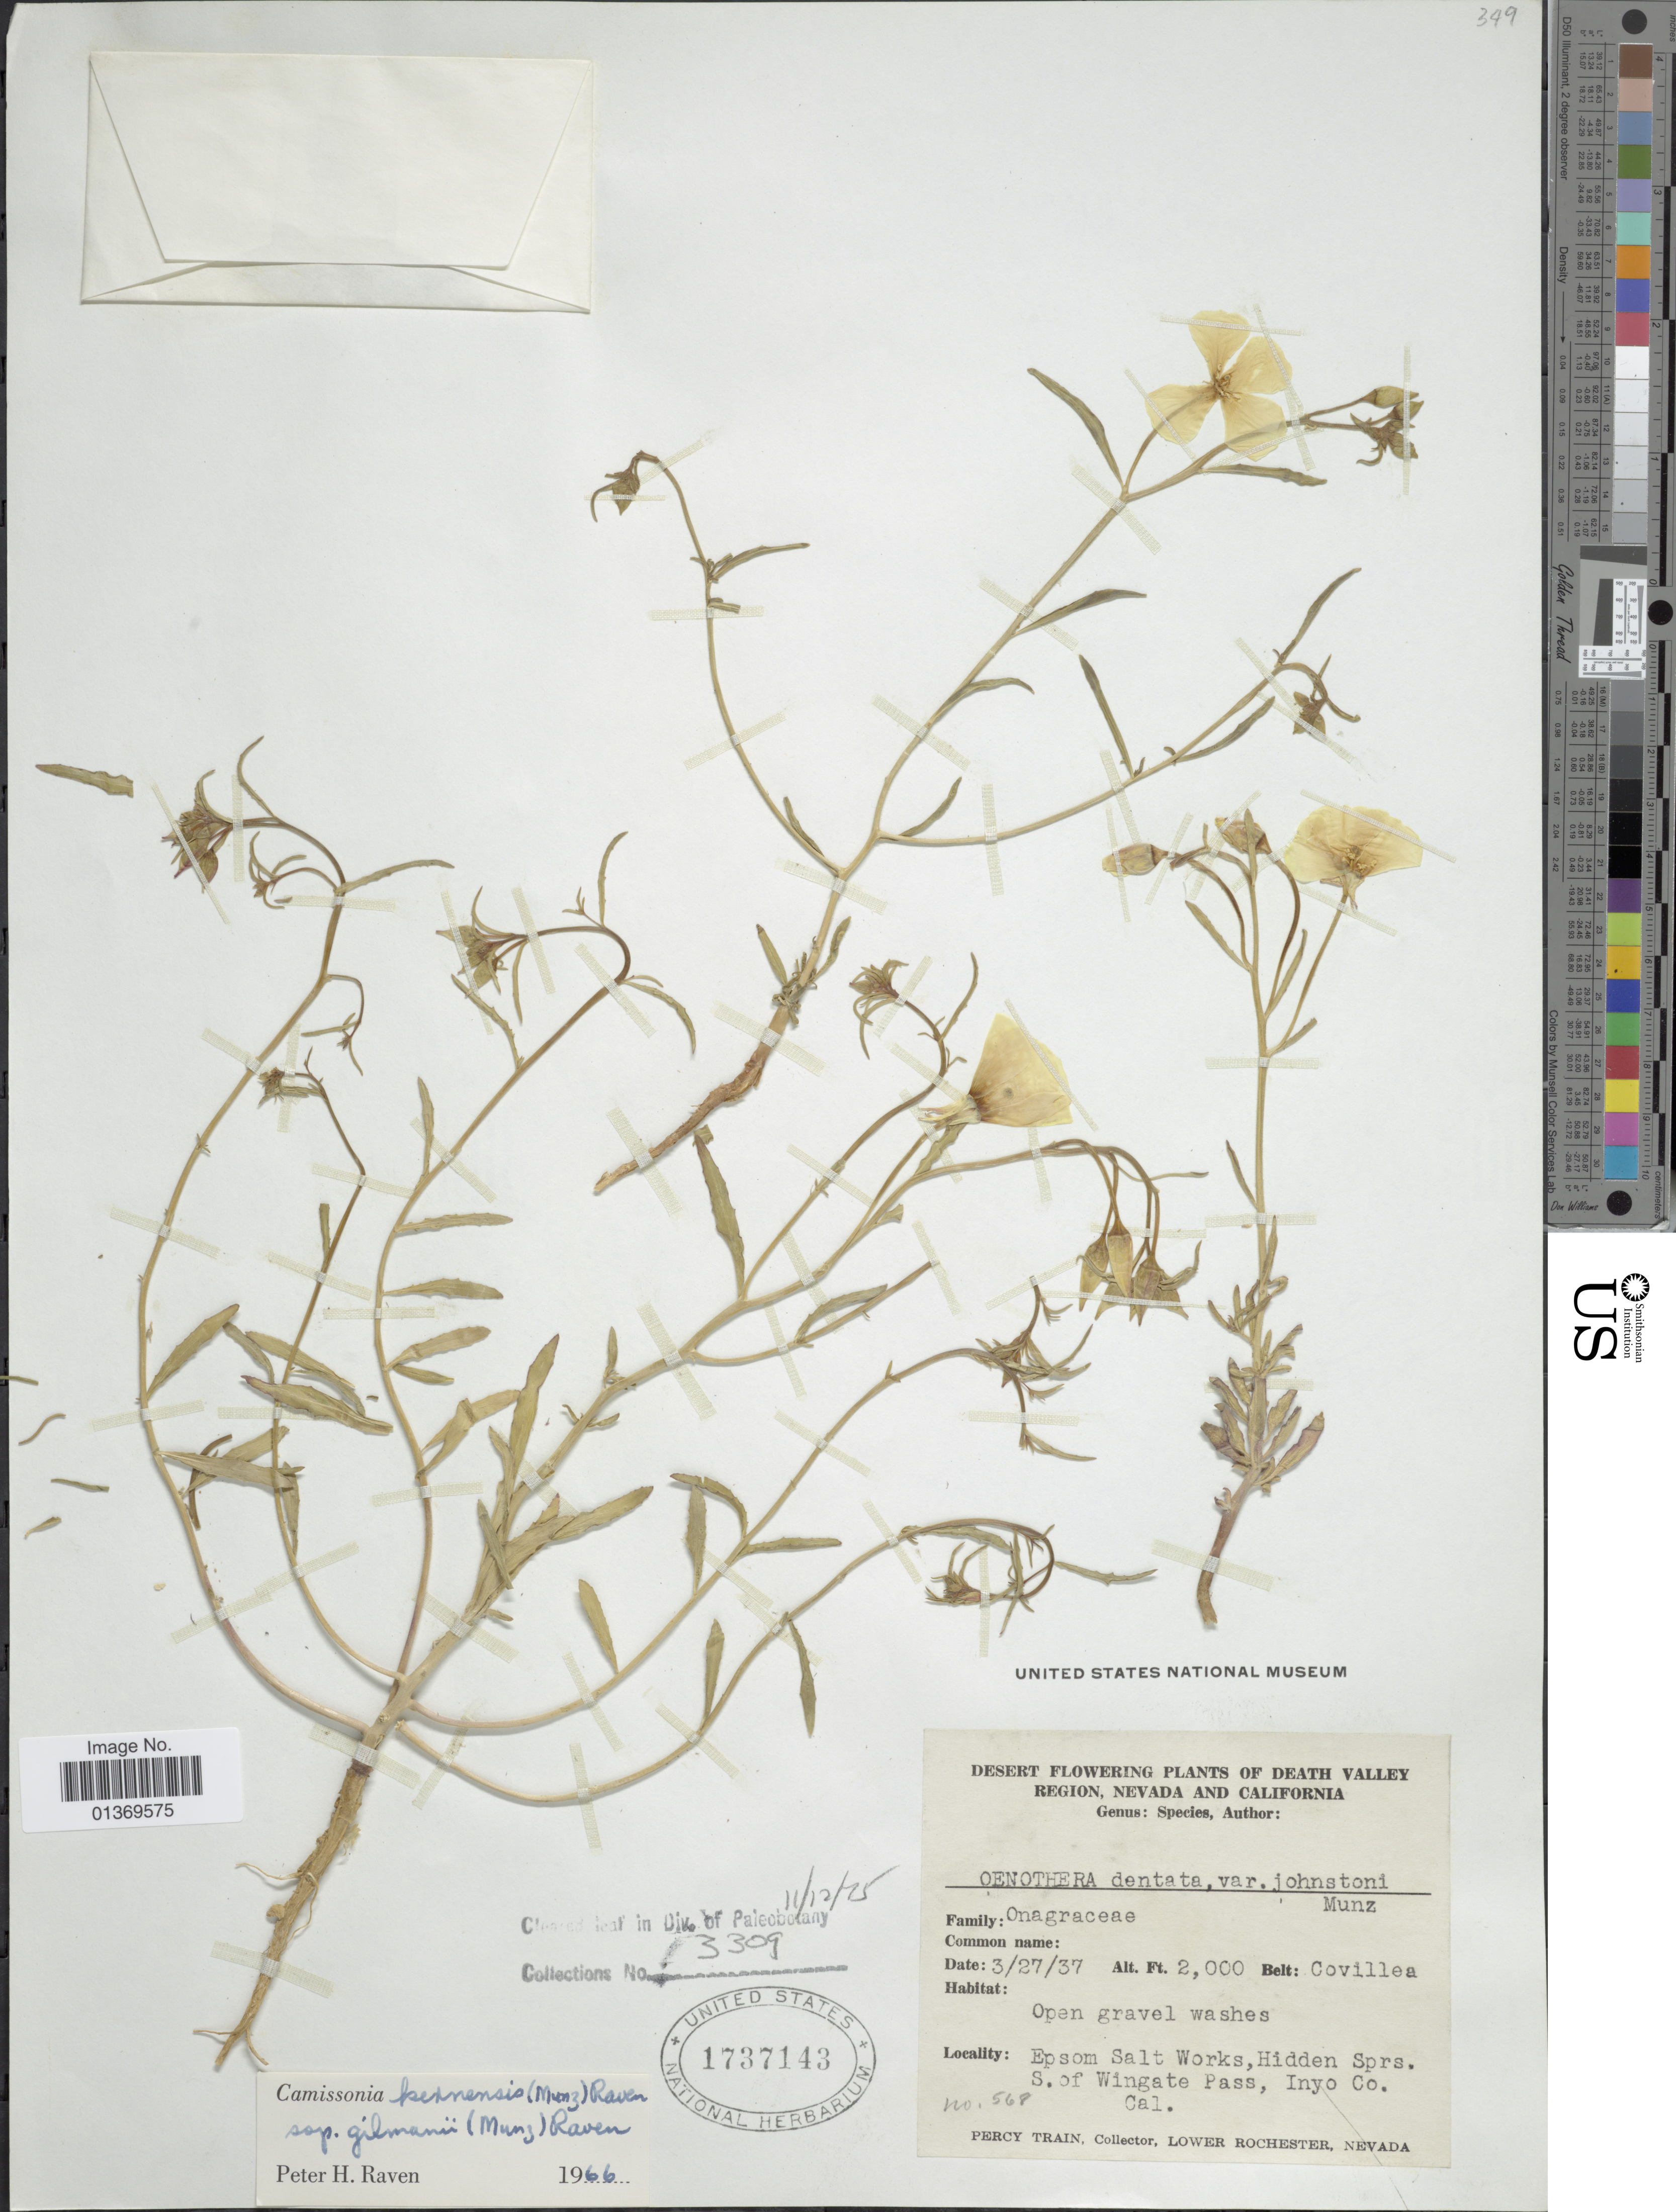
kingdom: Plantae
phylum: Tracheophyta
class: Magnoliopsida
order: Myrtales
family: Onagraceae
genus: Camissonia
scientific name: Camissonia kernensis subsp. gilmanii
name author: (Munz) P.H. Raven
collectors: P. Train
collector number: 568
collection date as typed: Transcribed d/m/y: 27/3/37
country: United States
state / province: California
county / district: Inyo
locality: Desert Flowering Plants of Death Valley Region, Nevada and California, Epsom Salt Works, Hidden Sprs. S. of Wingate Pass, Inyo Co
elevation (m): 610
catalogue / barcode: US 1737143